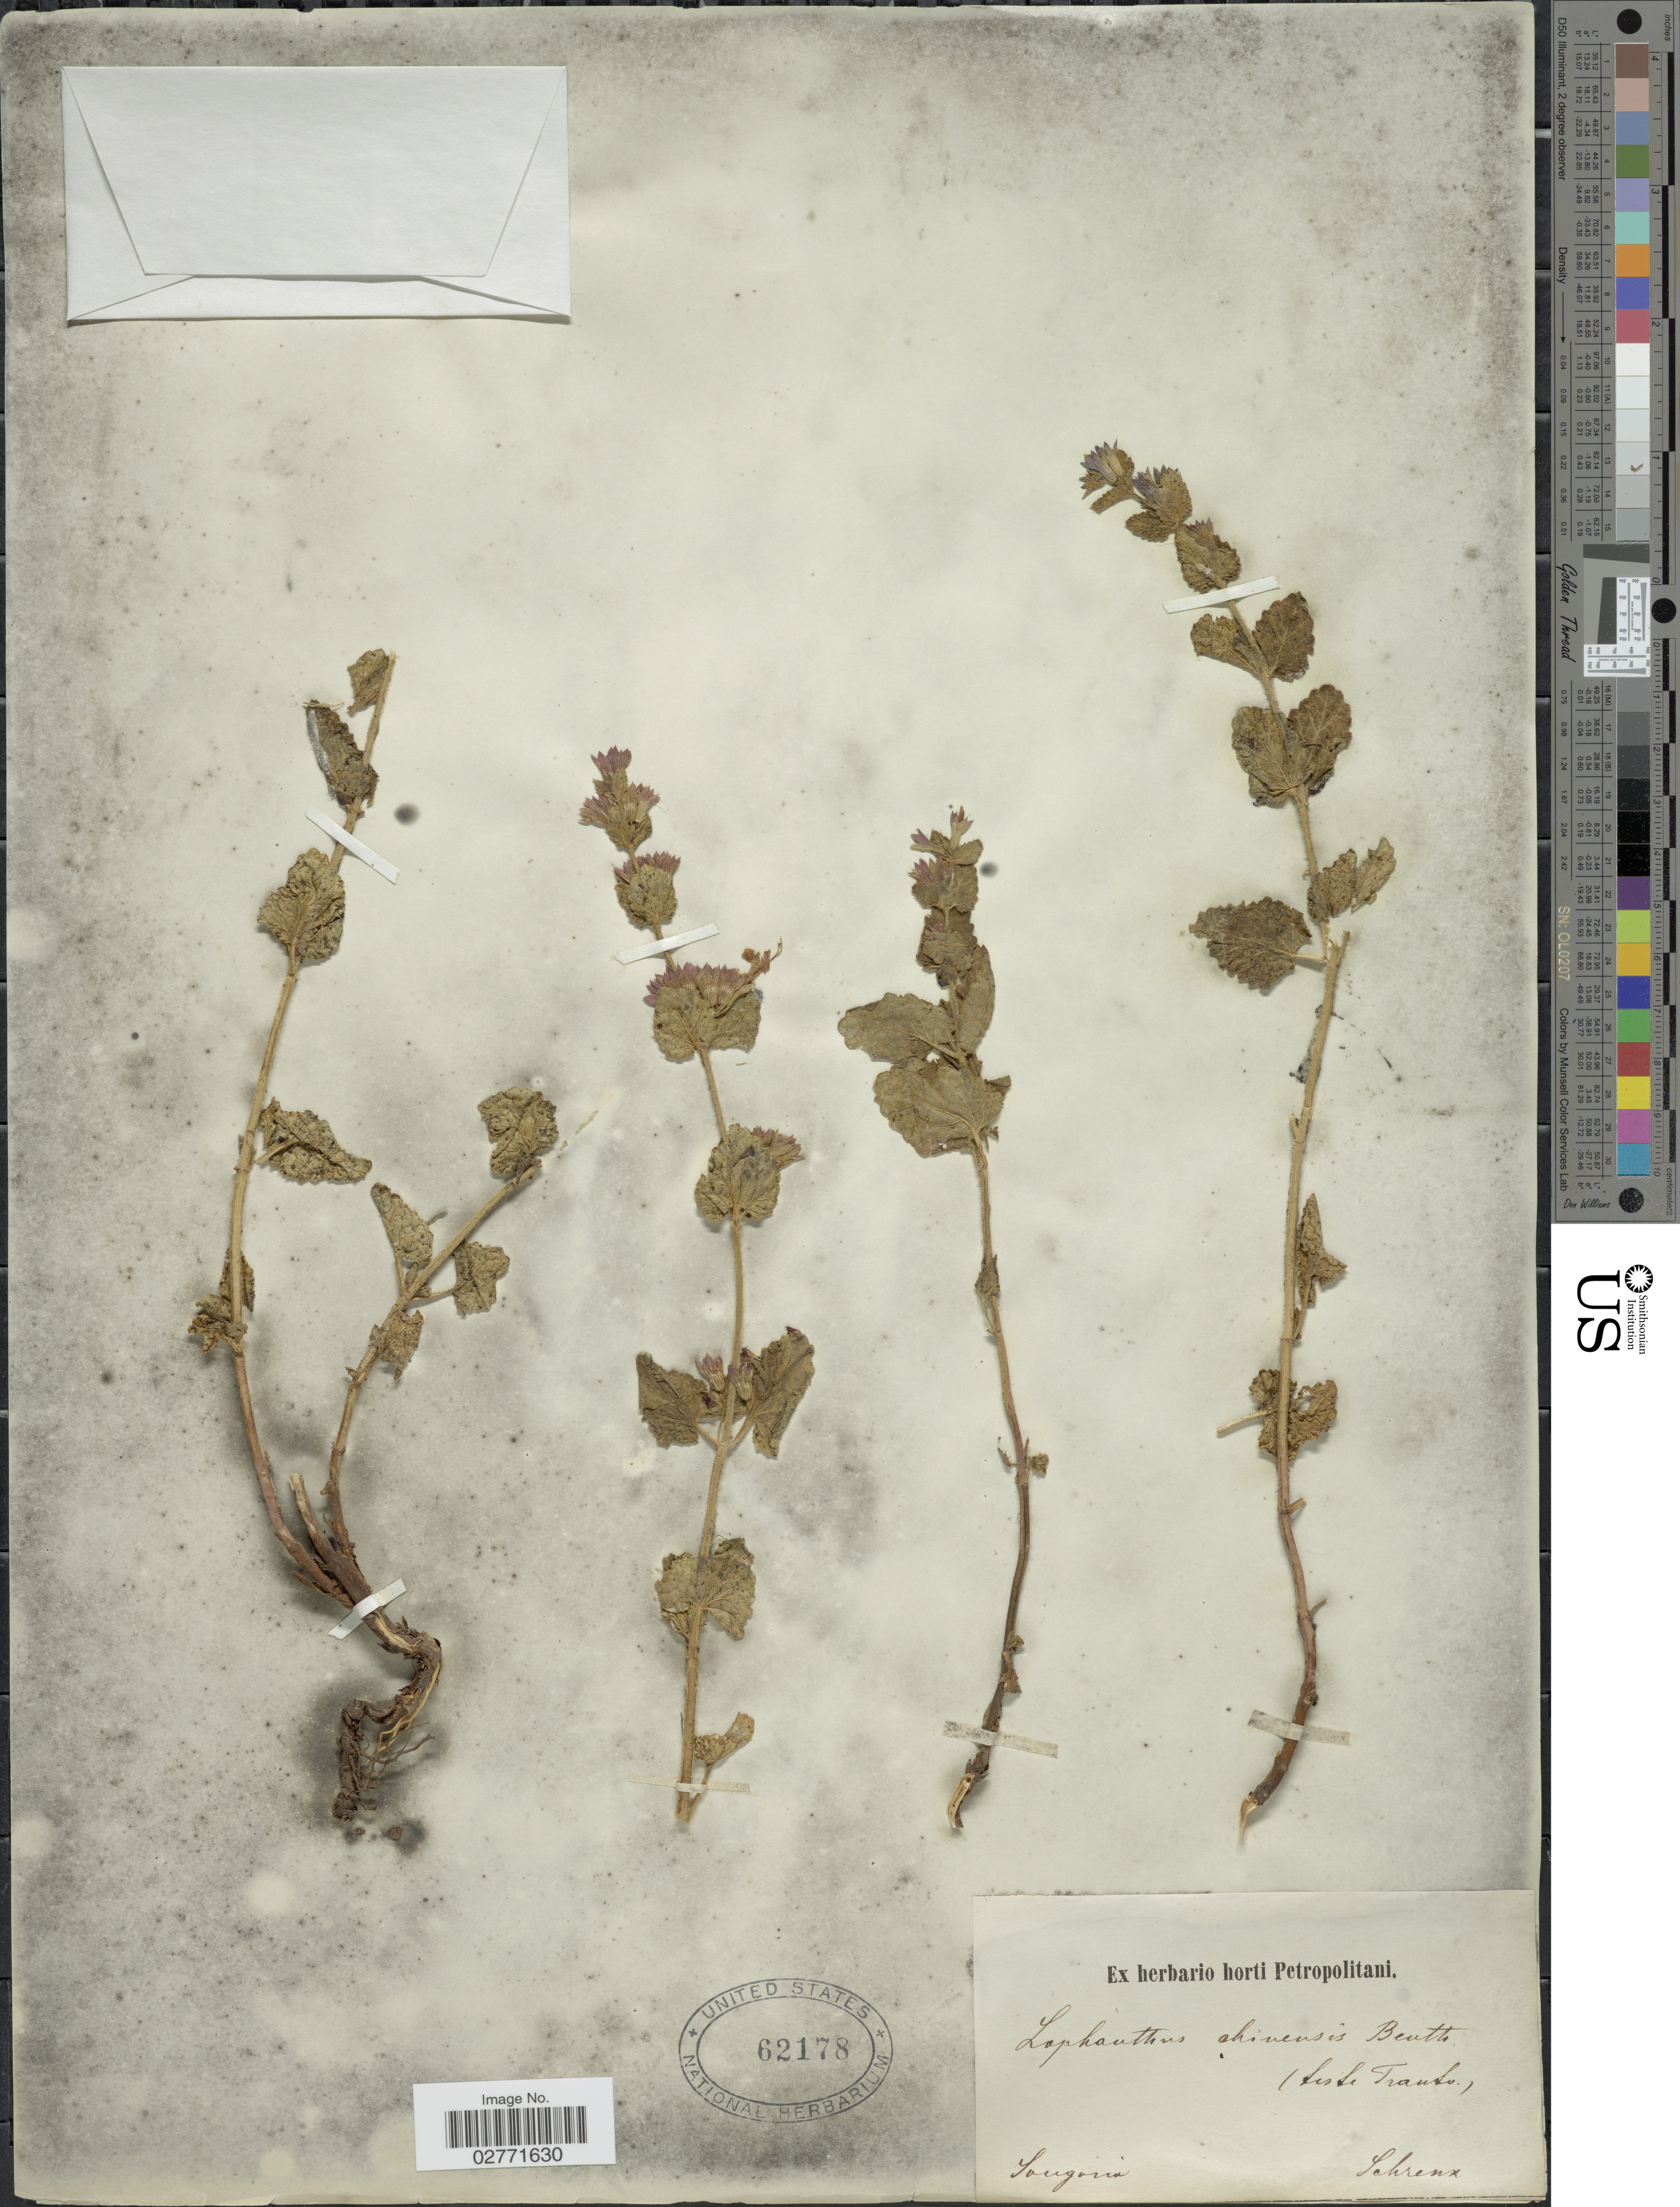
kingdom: Plantae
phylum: Tracheophyta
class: Magnoliopsida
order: Lamiales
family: Lamiaceae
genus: Lophanthus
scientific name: Lophanthus chinensis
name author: Benth.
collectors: A.G. Schrenk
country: Madagascar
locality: Sangoria.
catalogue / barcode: US 62178